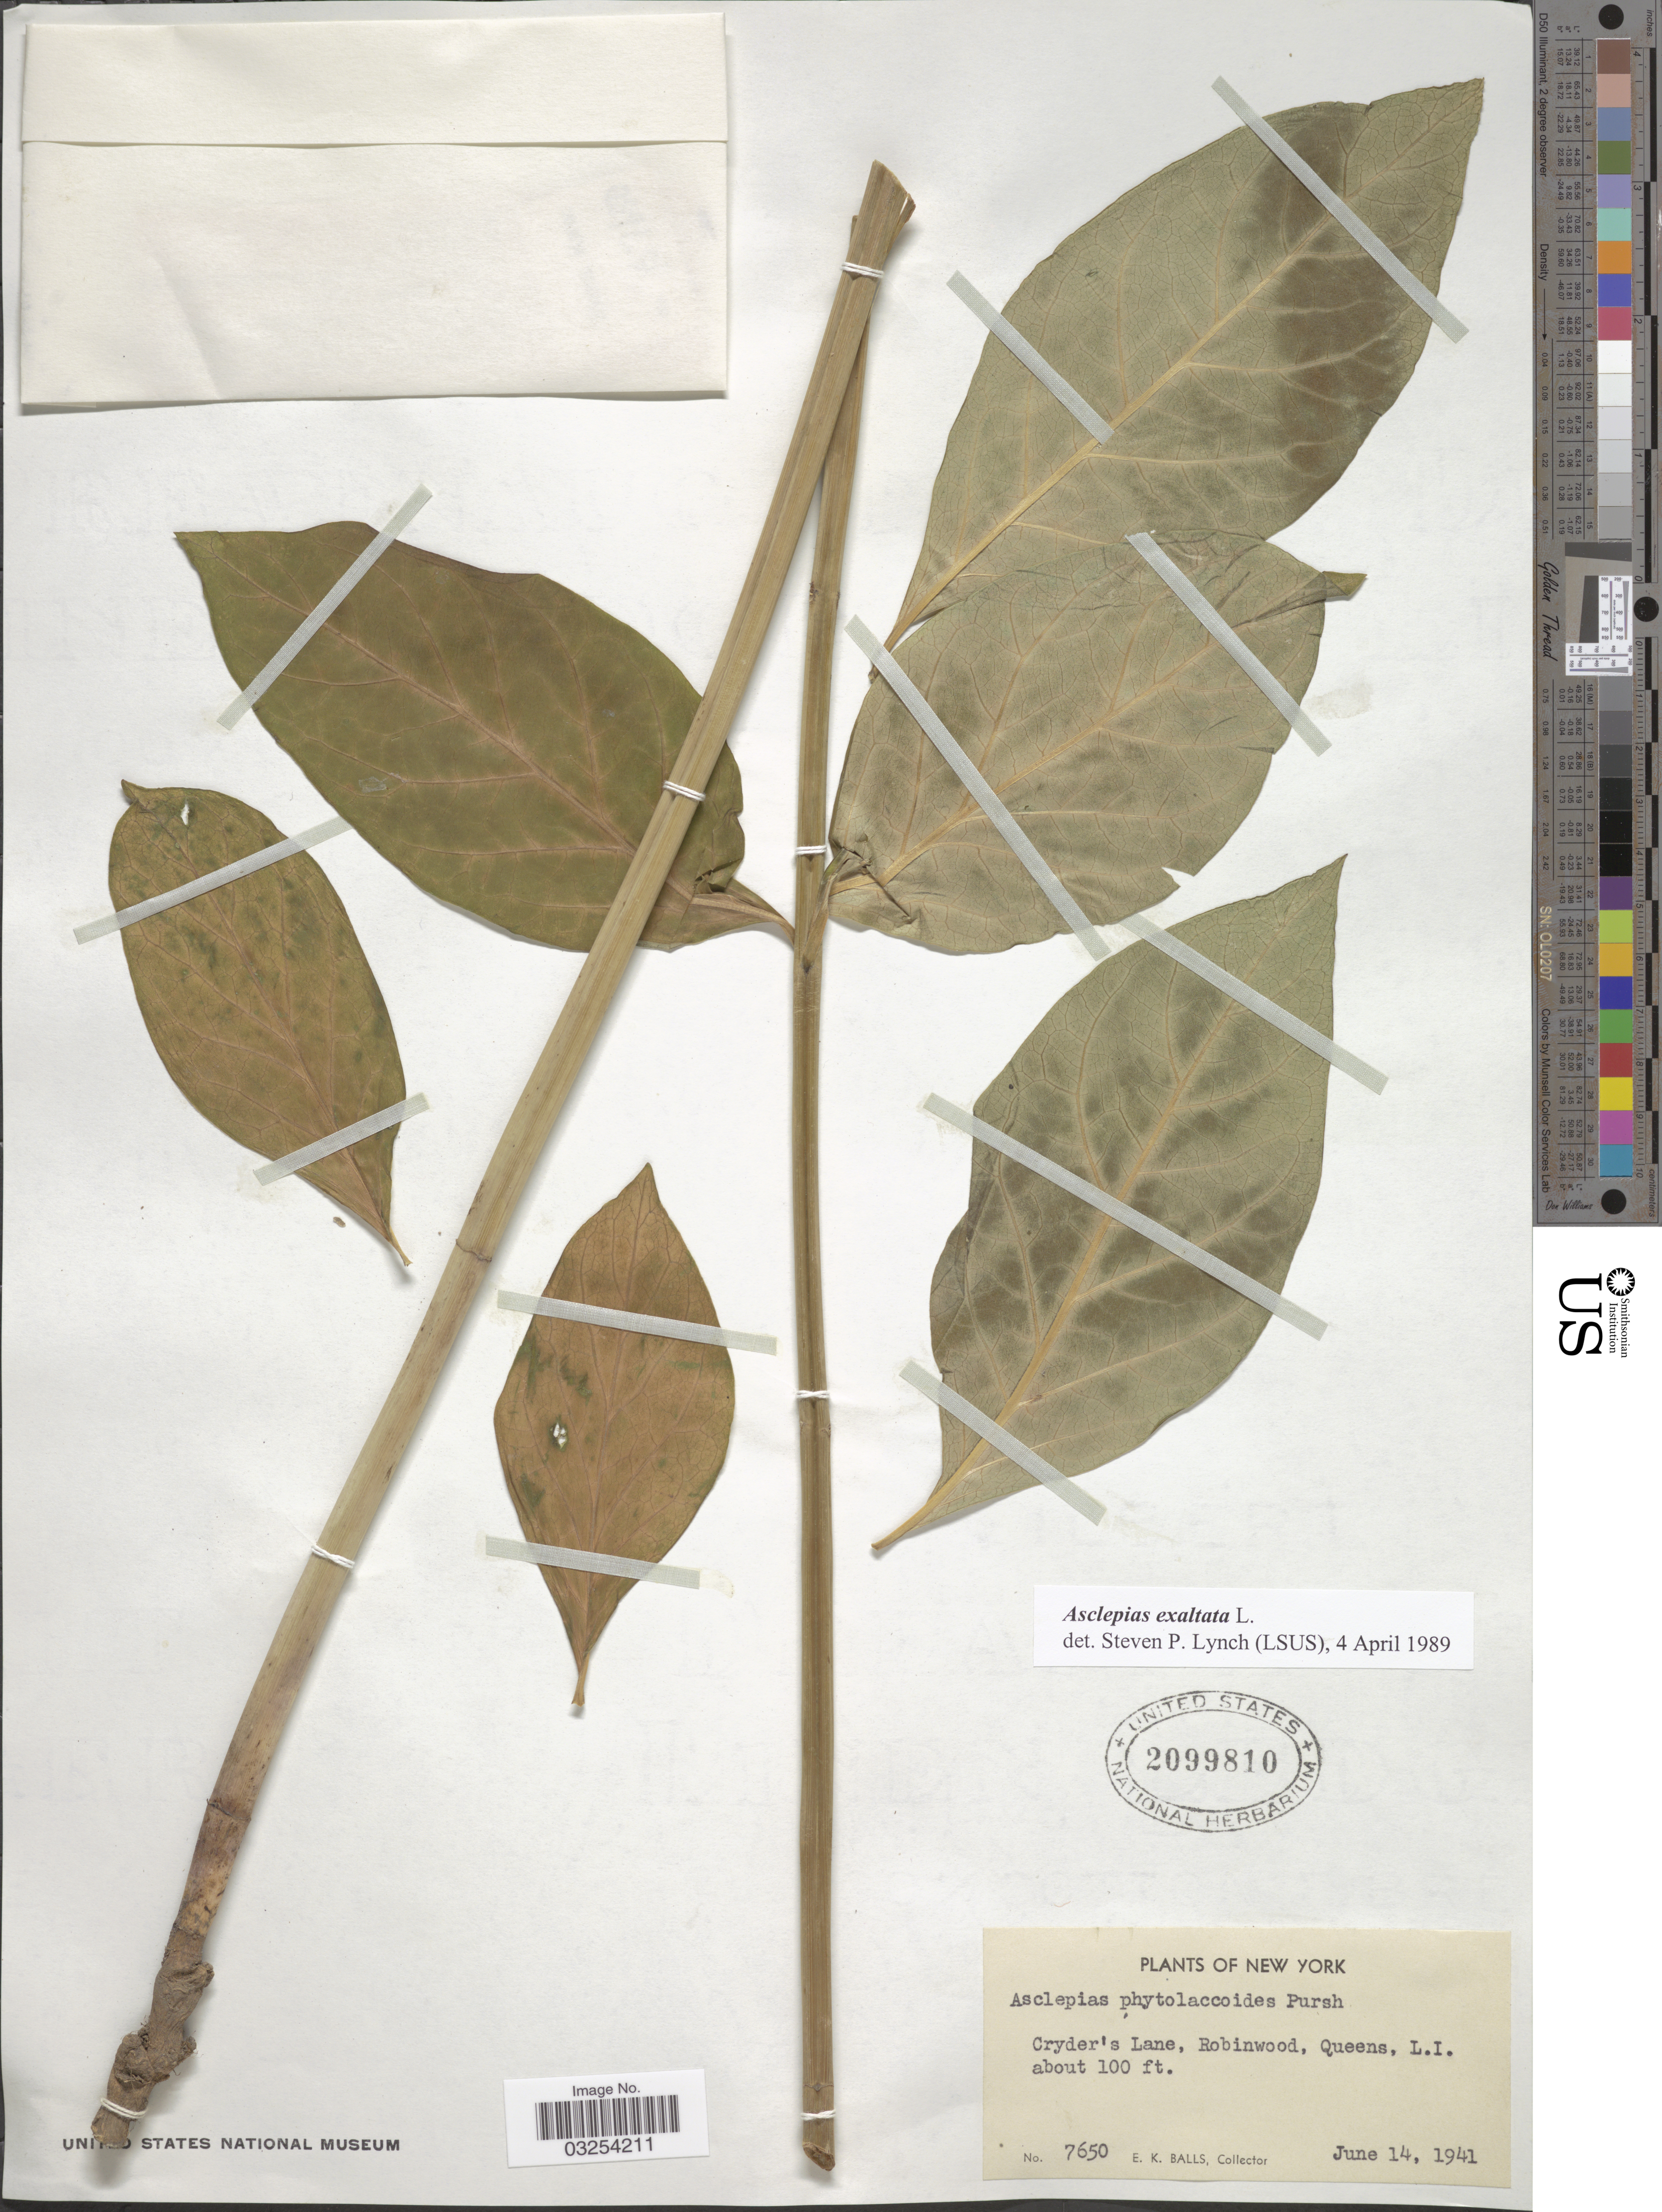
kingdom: Plantae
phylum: Tracheophyta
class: Magnoliopsida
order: Gentianales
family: Apocynaceae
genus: Asclepias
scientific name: Asclepias exaltata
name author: Muhl.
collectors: E. K. Balls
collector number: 7650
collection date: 1941-06-14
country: United States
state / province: New York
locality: Cryder's Lane, Robinwood, Queens, L. I.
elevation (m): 30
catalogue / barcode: US 2099810